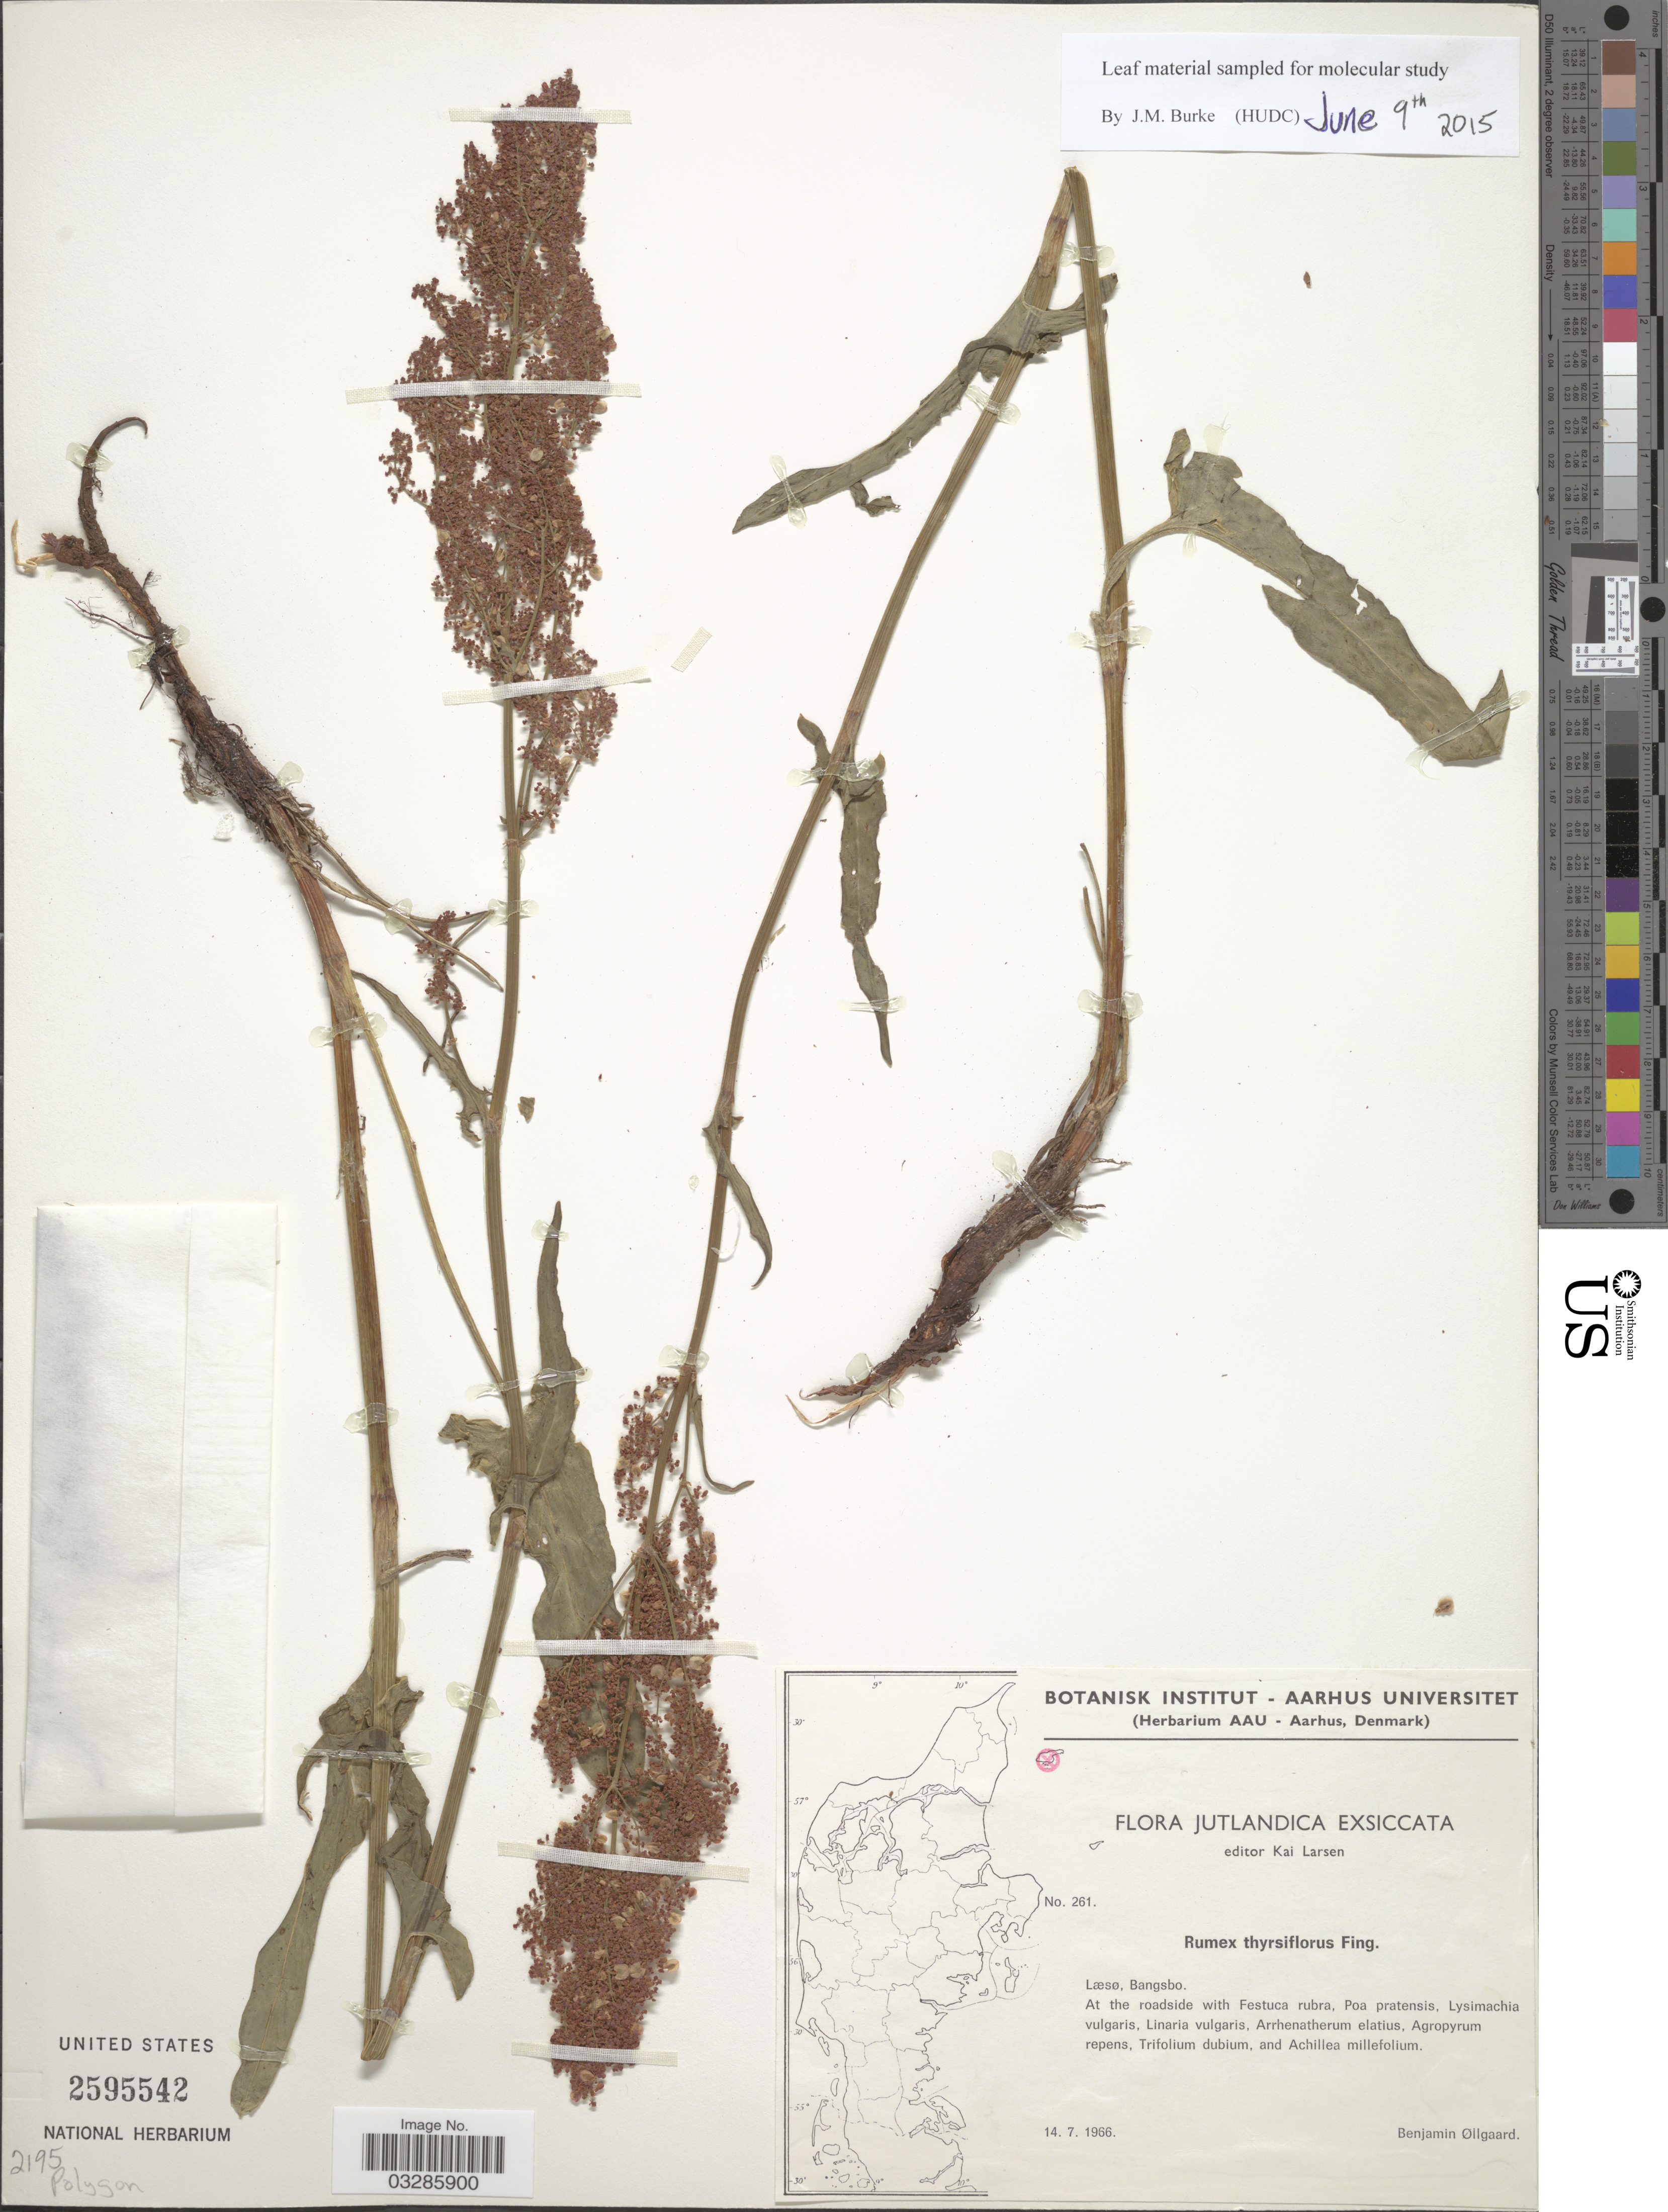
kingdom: Plantae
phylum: Tracheophyta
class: Magnoliopsida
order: Caryophyllales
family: Polygonaceae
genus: Rumex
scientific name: Rumex thyrsiflorus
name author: Fingerh.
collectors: B. Øllgaard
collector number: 261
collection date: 1966-07-14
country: Denmark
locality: Jutlandica Exsiccata, Læso, Bangsbo.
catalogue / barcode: US 2595542